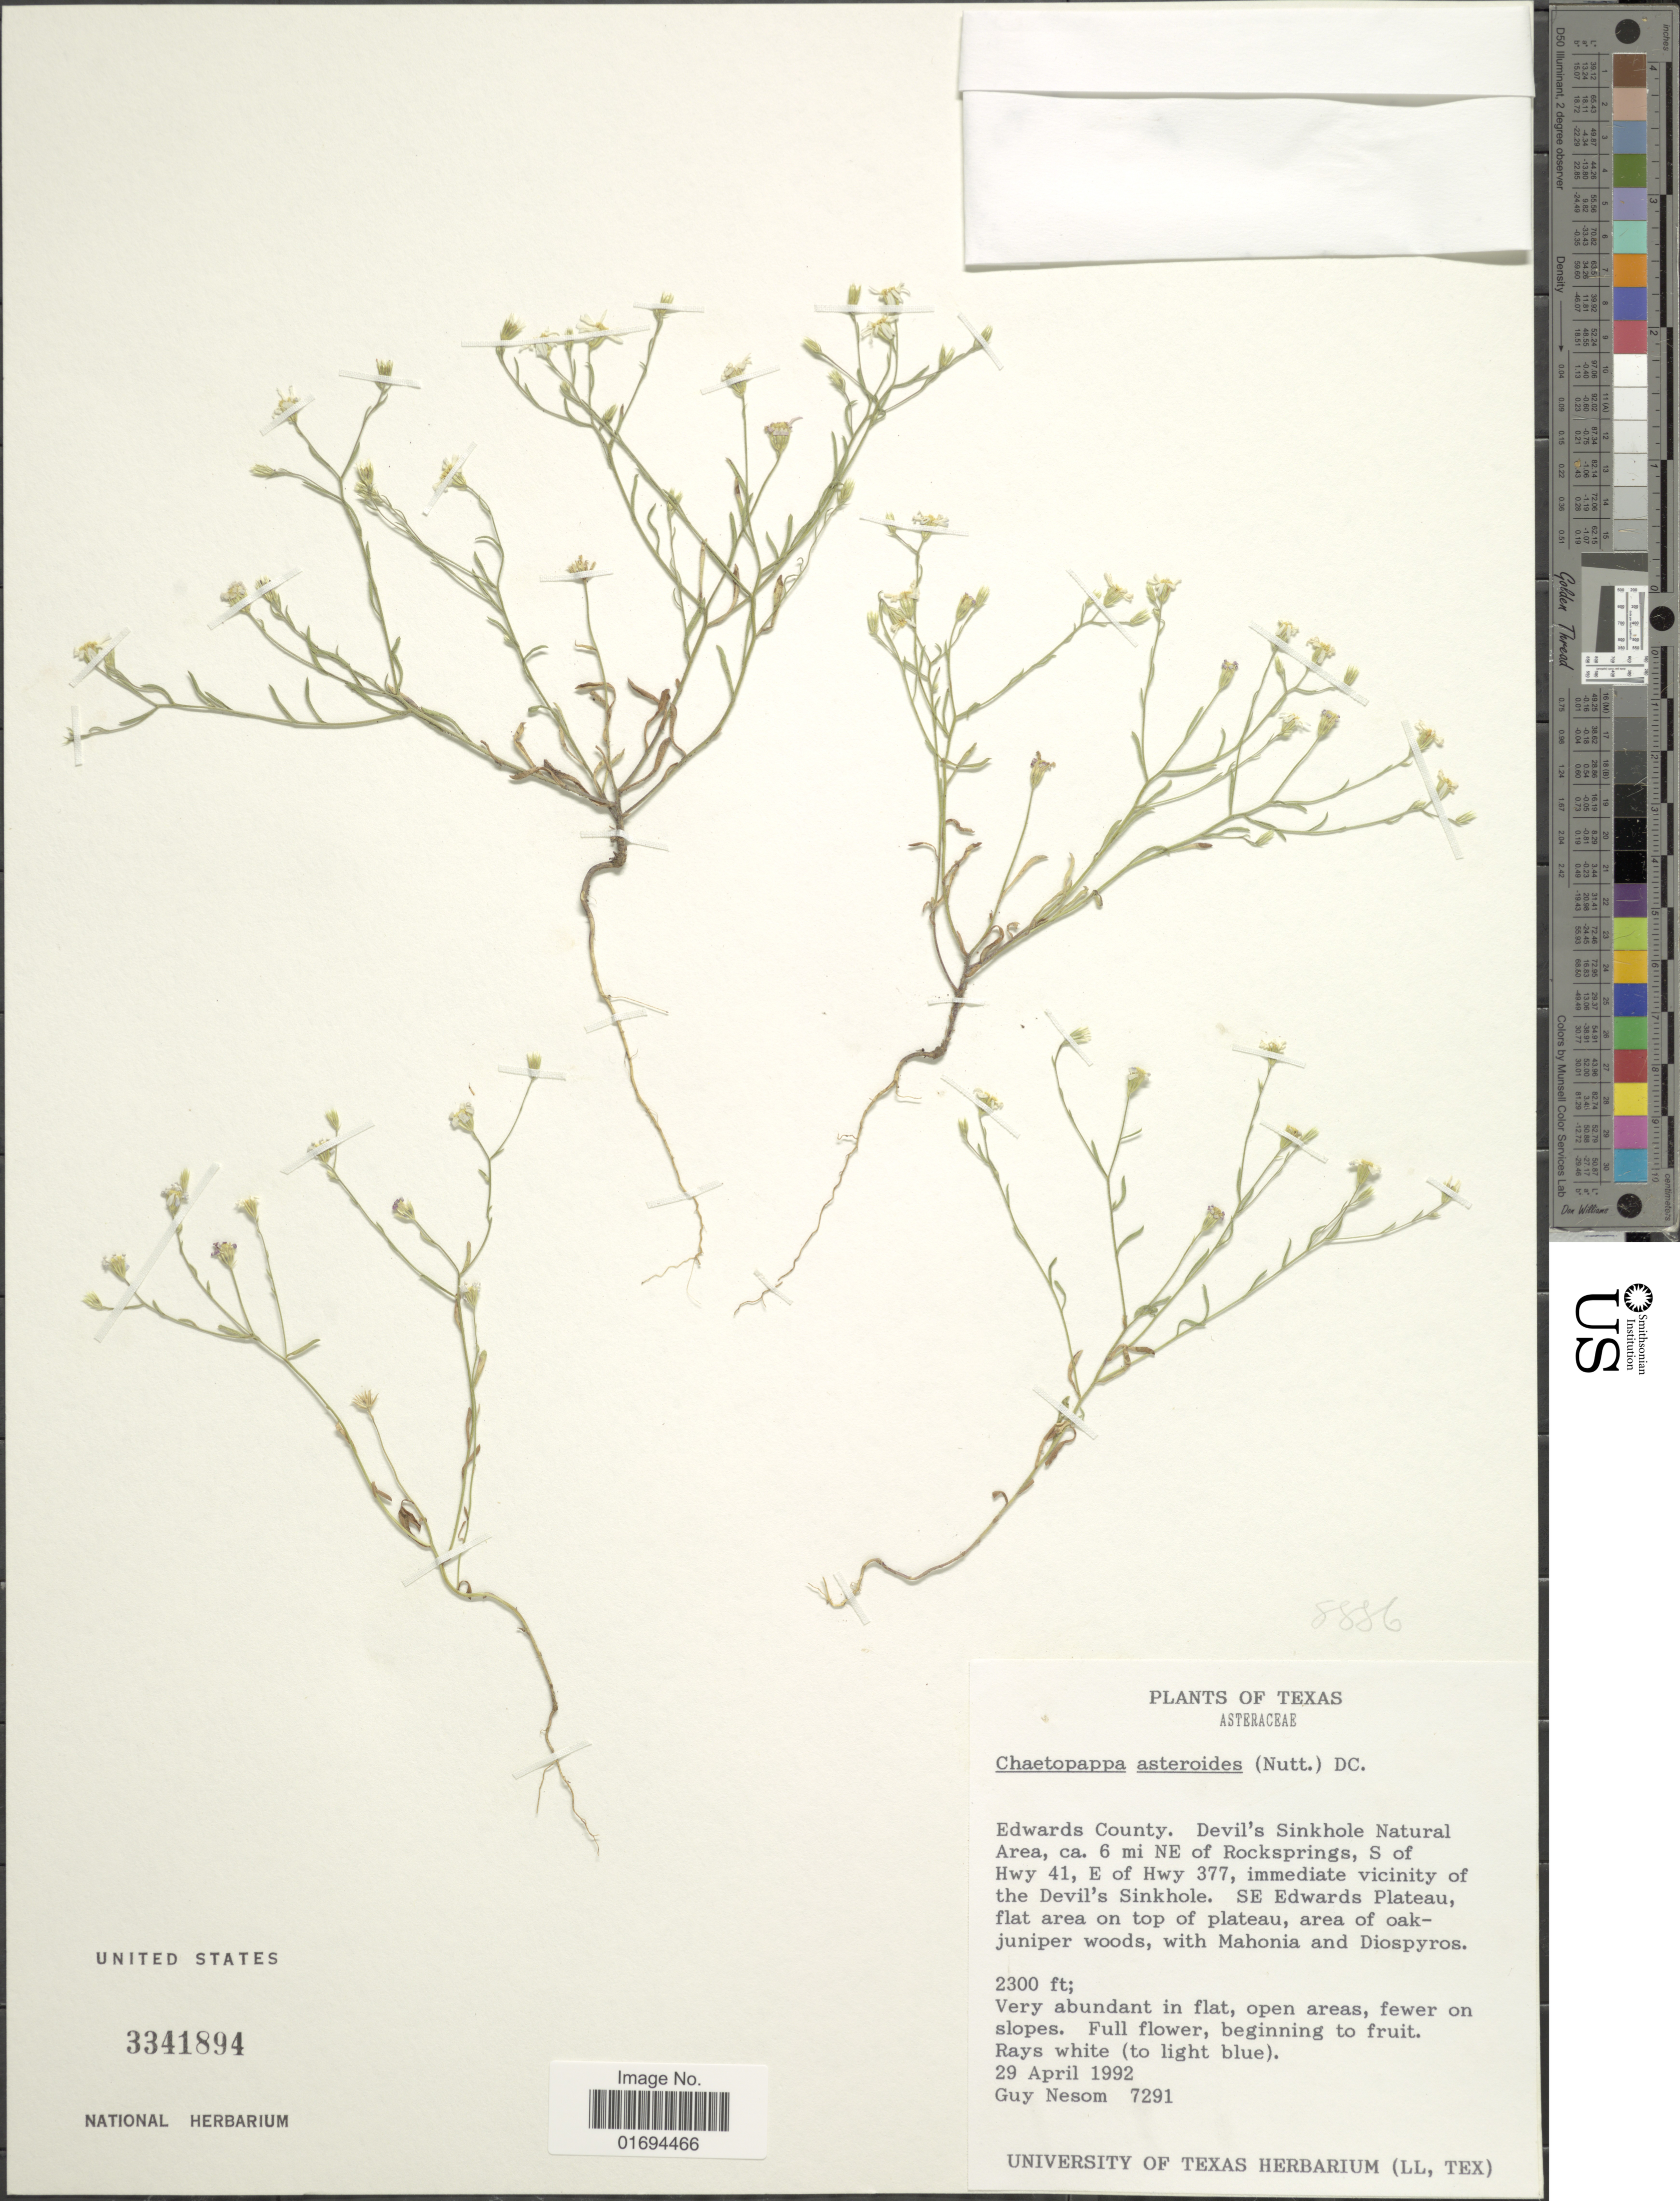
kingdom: Plantae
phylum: Tracheophyta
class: Magnoliopsida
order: Asterales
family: Asteraceae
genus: Chaetopappa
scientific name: Chaetopappa asteroides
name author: (Nutt.) DC.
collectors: G. Nesom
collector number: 7291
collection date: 1992-04-29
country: United States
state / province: Texas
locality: Edwards County, Devil's Sinkhole Natural Area, ca. 6 mi NE of Rocksprings, S of Hwy 41, E of Hwy 377, immediate vicinity of the Devil's Sinkhole, SE Edwards Plateau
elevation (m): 701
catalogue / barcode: US 3341894